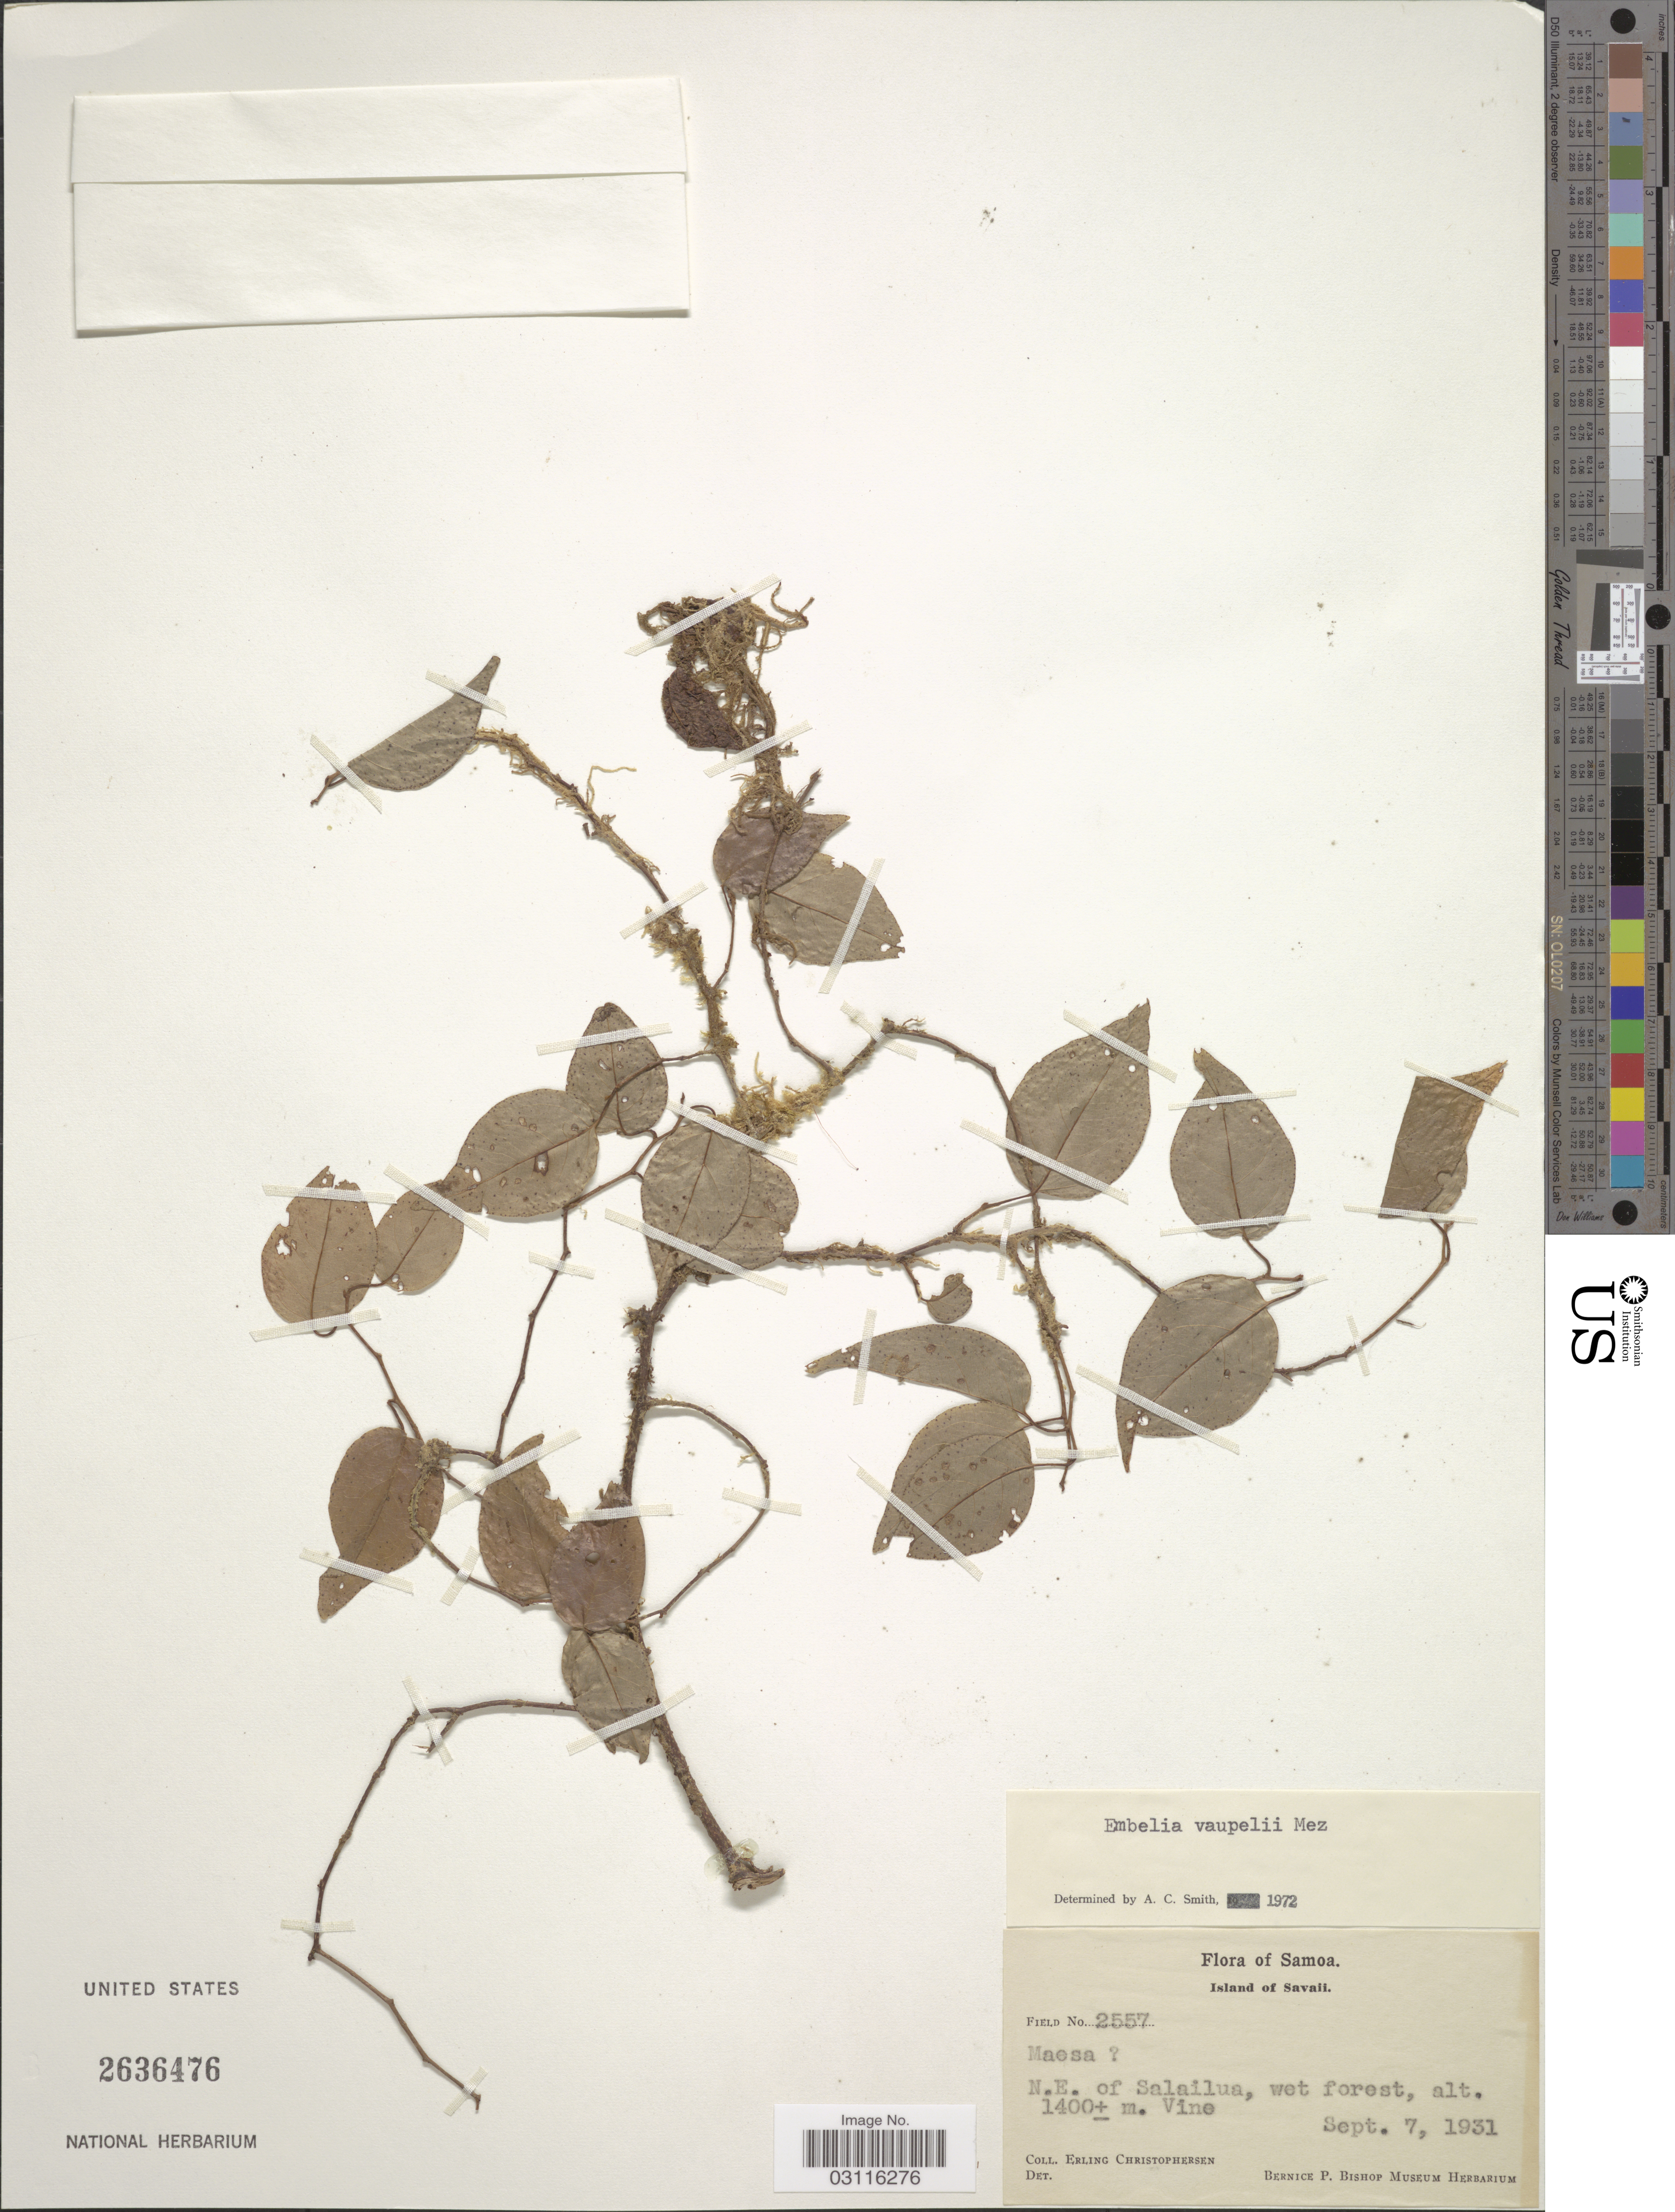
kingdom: Plantae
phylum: Tracheophyta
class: Magnoliopsida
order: Ericales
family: Primulaceae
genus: Embelia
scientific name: Embelia vaupelii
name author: Mez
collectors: E. Christophersen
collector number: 2557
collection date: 1931-09-07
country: Samoa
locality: Samoa. Island of Savaii. N. E. of Salailua.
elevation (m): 1400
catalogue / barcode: US 2636476